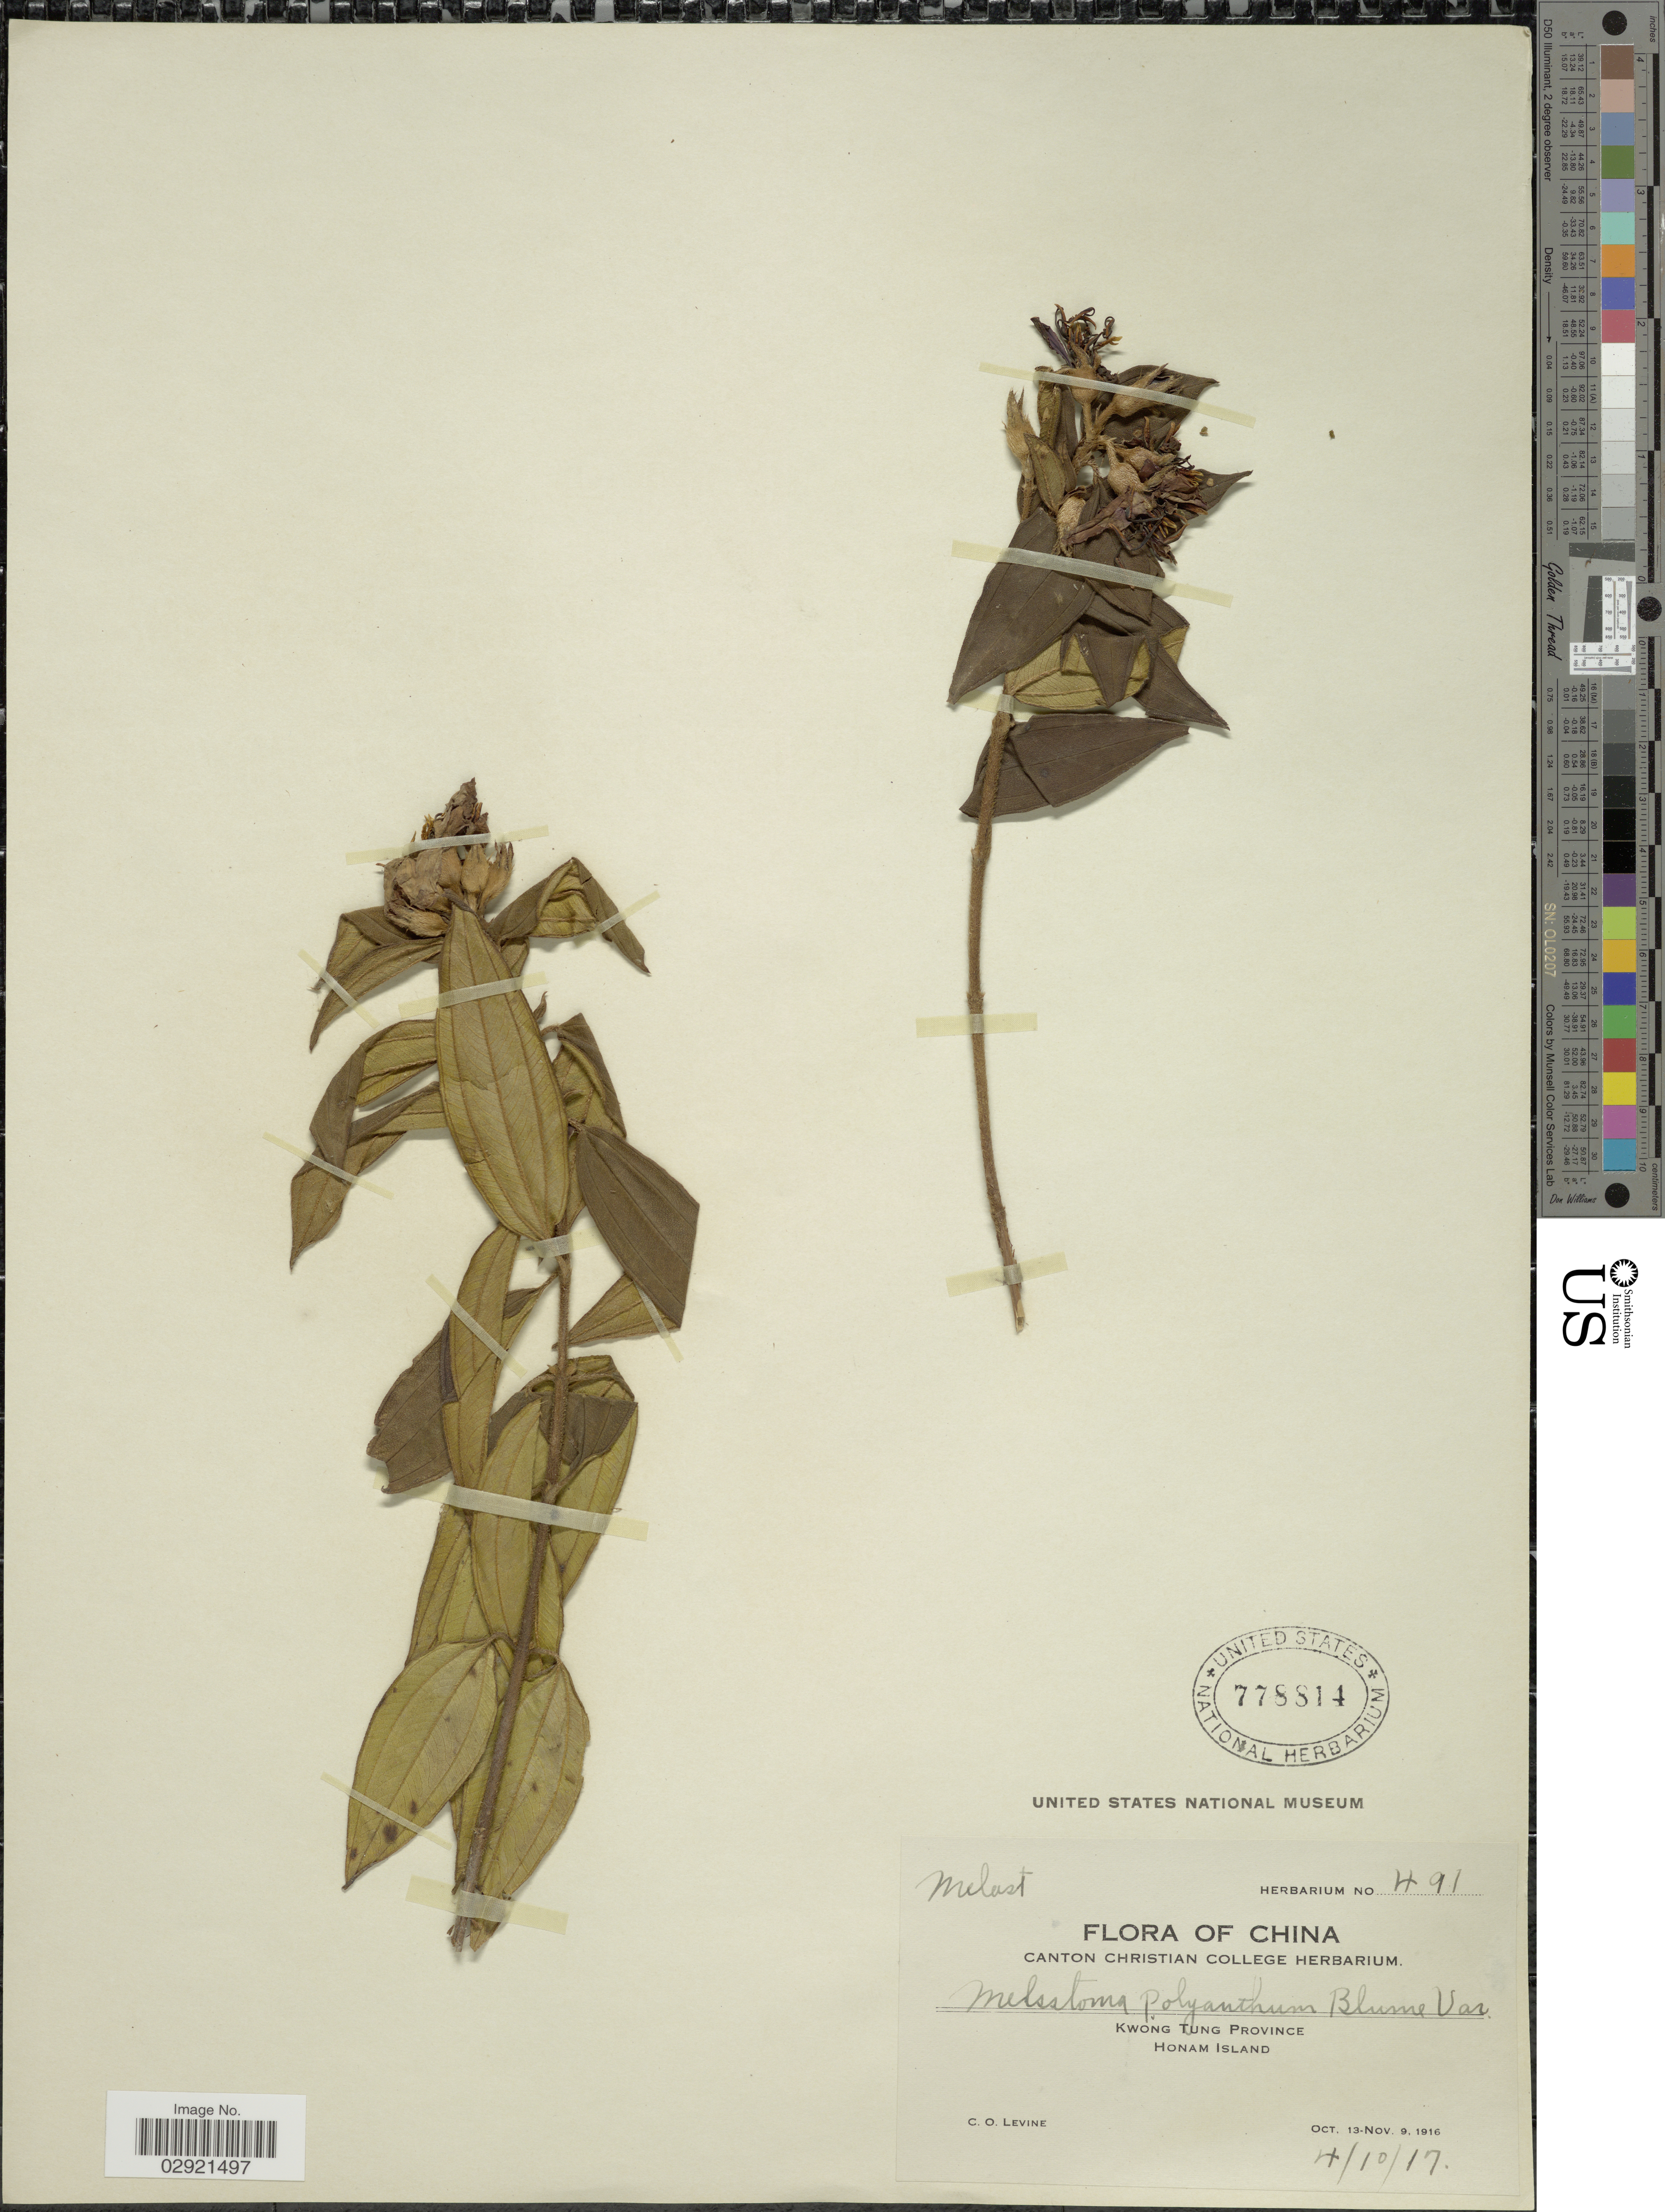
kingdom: Plantae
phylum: Tracheophyta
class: Magnoliopsida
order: Myrtales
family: Melastomataceae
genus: Melastoma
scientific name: Melastoma malabathricum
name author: L.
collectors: C. O. Levine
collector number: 491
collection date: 1917-10-04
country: China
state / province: Guangdong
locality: Kwong Tung Province. Honam Island.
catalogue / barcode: US 778814